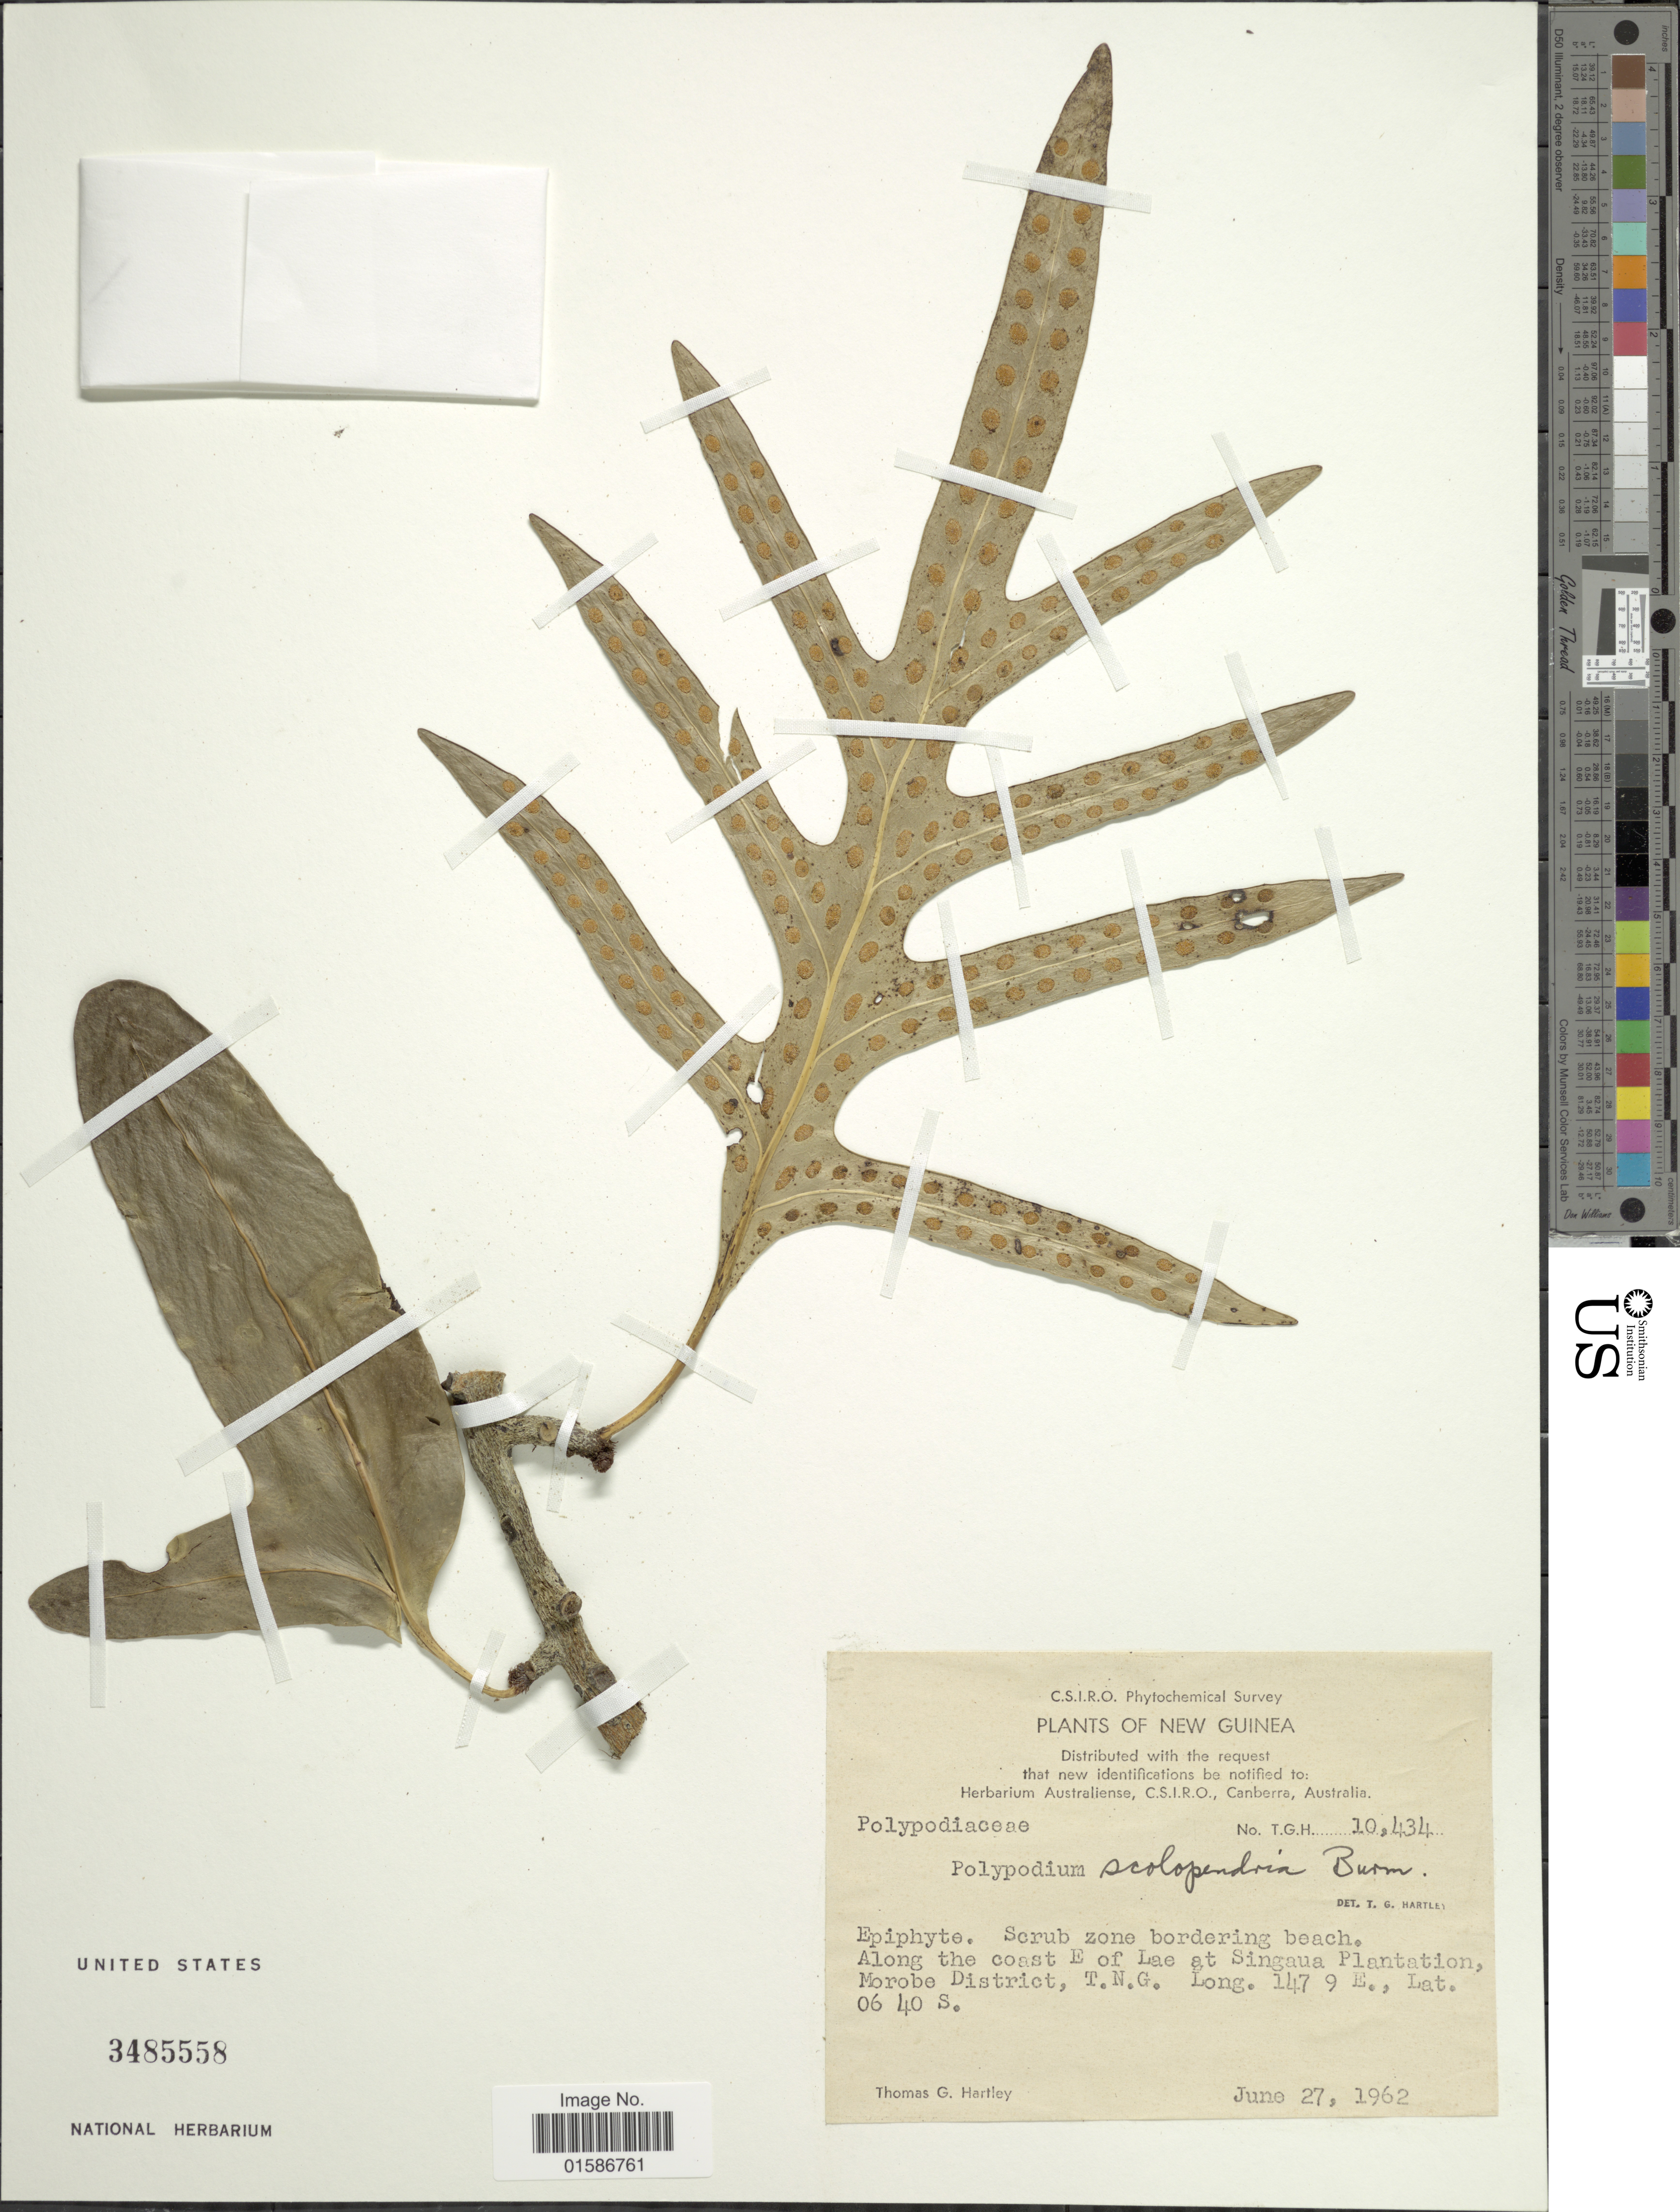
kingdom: Plantae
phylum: Tracheophyta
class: Polypodiopsida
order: Polypodiales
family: Polypodiaceae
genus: Microsorum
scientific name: Microsorum scolopendria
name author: (Burm. f.) Copel.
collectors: T. G. Hartley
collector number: T.G.H. 10434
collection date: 1962-06-27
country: Papua New Guinea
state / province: Morobe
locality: New Guinea, Along the coast E of Lae at Singaua Plantation, Morobe District, T.N.G.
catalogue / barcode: US 3485558